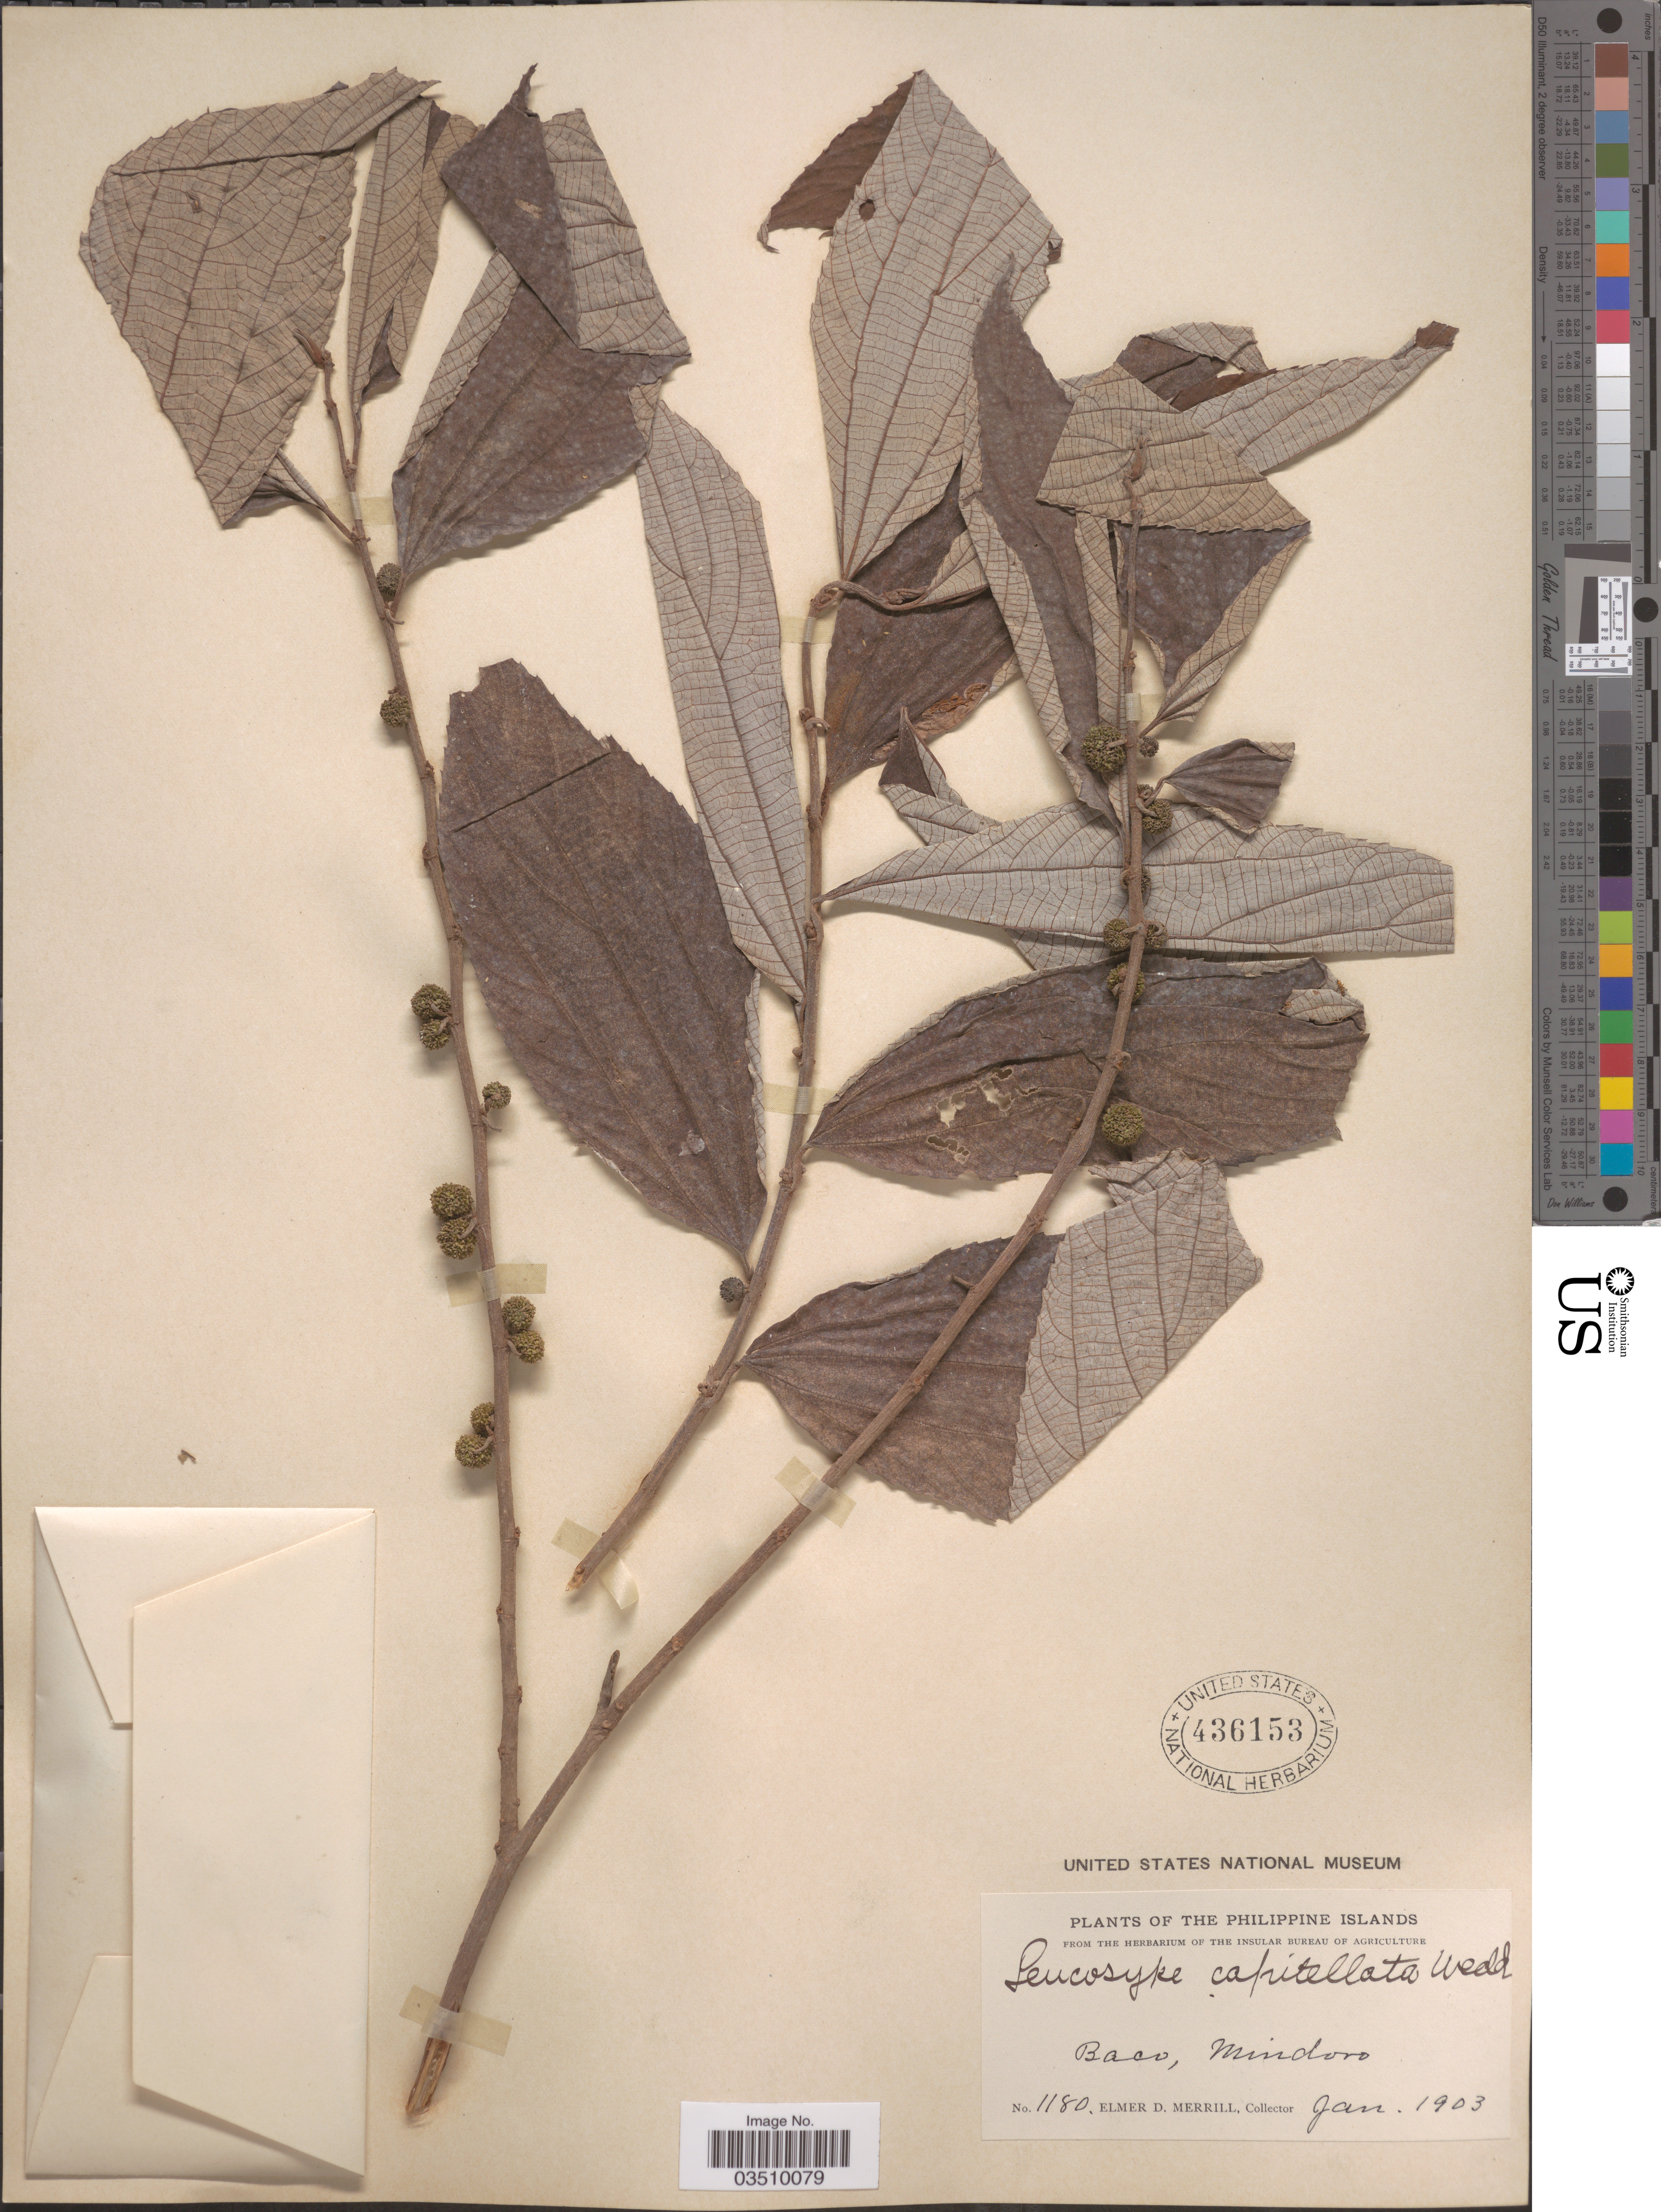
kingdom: Plantae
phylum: Tracheophyta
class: Magnoliopsida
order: Rosales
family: Urticaceae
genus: Leucosyke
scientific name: Leucosyke capitellata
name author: (Poir.) Wedd.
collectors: E. D. Merrill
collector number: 1180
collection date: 1903-01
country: Philippines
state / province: Mimaropa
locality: Baco, Mindoro.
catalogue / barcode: US 436153